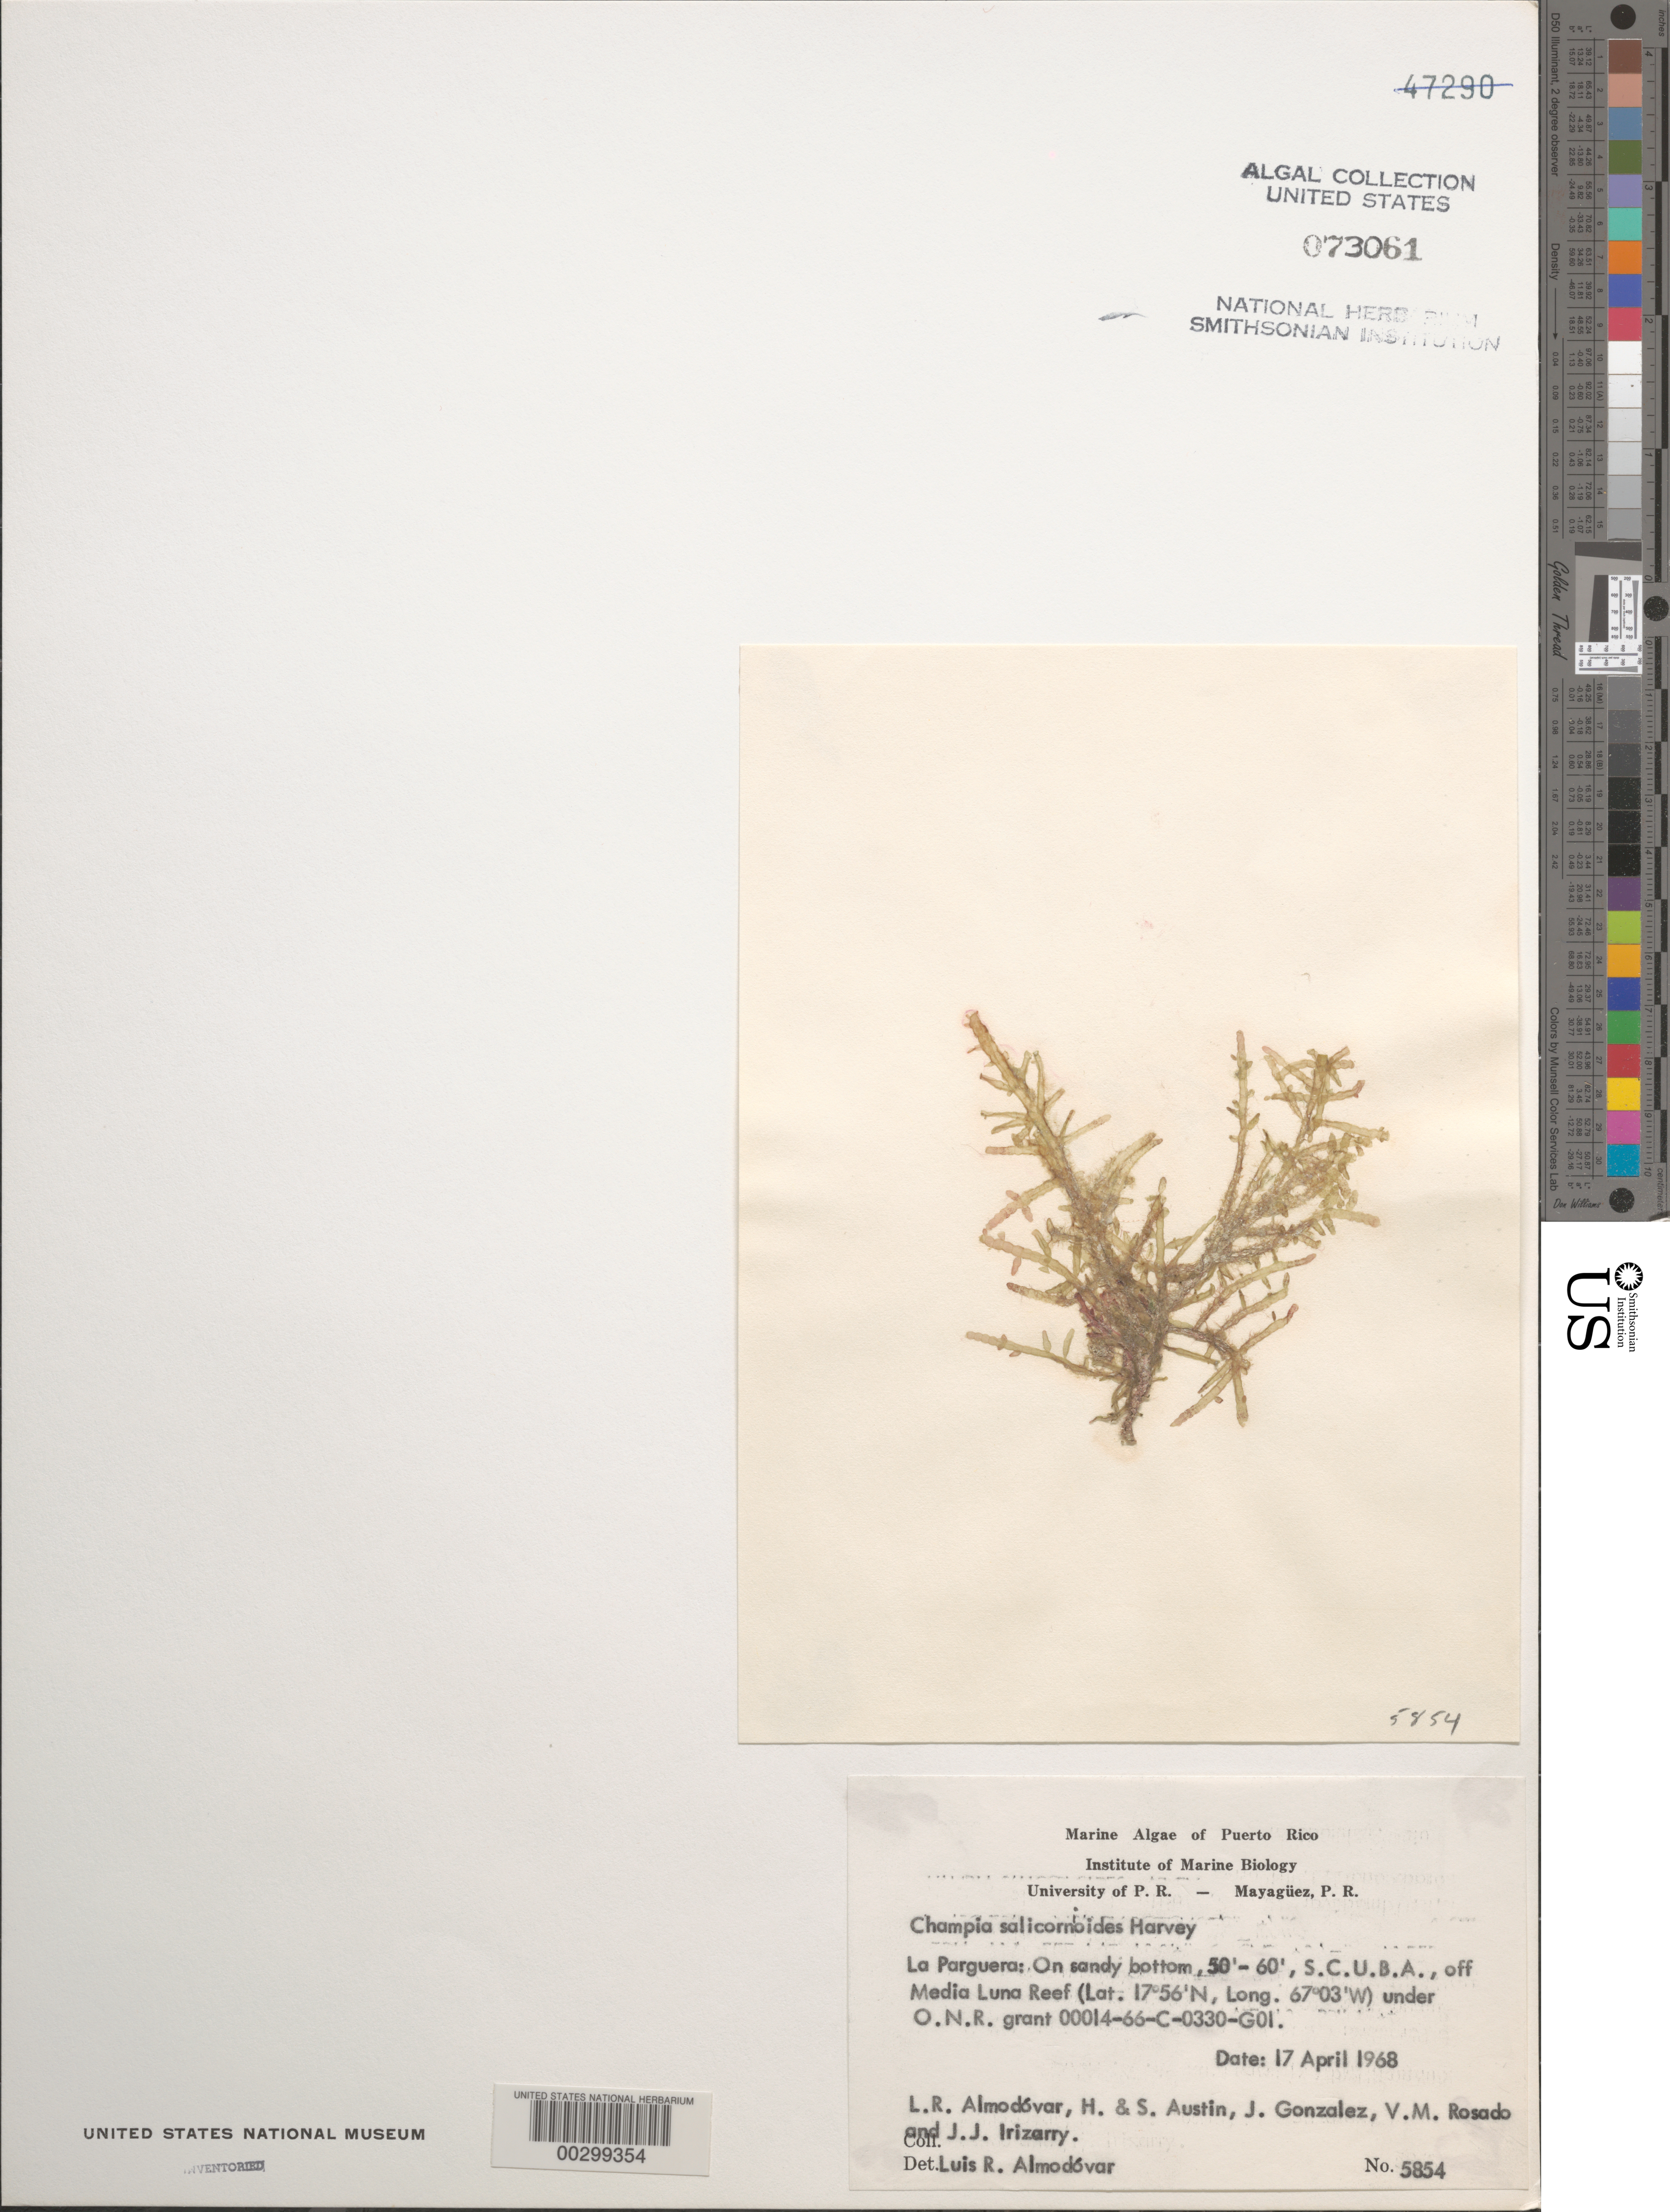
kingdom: Plantae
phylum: Rhodophyta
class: Florideophyceae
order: Rhodymeniales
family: Champiaceae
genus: Champia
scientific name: Champia salicornioides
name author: Harv.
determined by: Almodovar, L. R.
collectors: L. Almodovar, H. Austin, S. Austin, J. Gonzalez, V. Rosado & J. Irizarry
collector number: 5854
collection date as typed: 17 Apr 1968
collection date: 1968-04-17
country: Puerto Rico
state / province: Lajas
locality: La Parguera, off Media Luna Reef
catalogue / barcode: US 73061